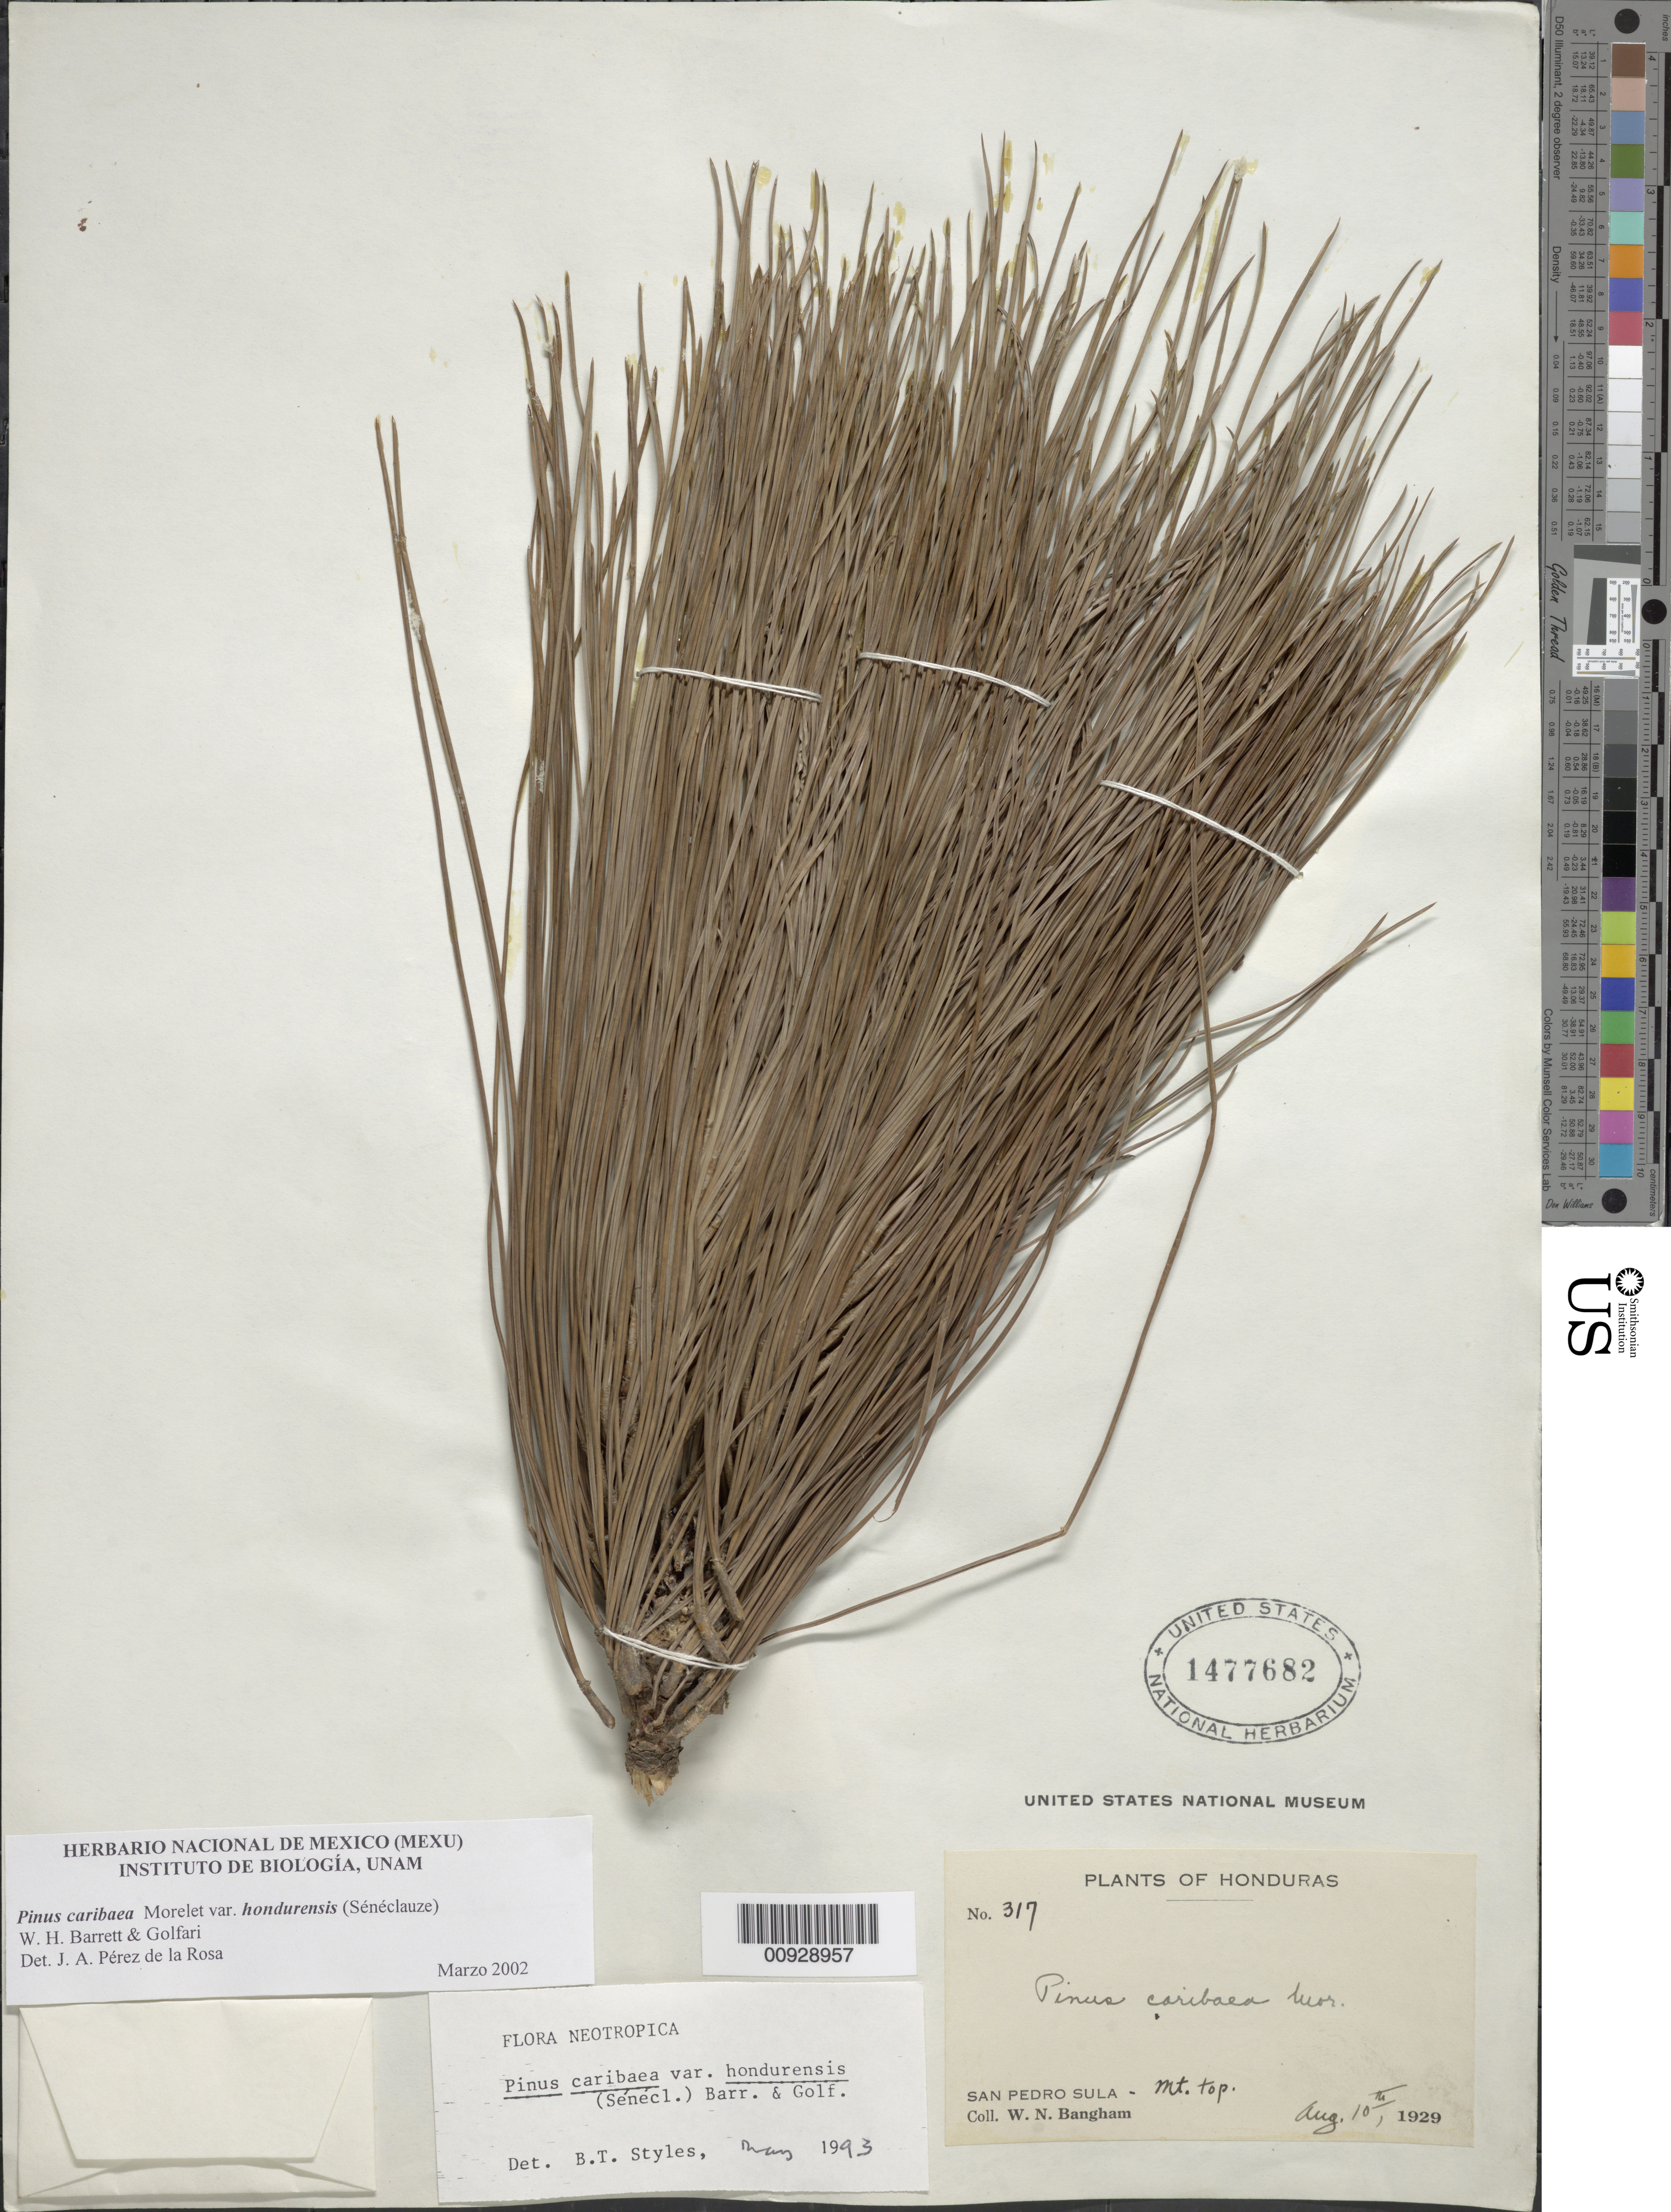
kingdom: Plantae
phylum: Tracheophyta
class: Pinopsida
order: Pinales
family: Pinaceae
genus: Pinus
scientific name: Pinus caribaea var. hondurensis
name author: (Sénécl.) W.H.G. Barrett & Golfari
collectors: W. Bangham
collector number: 317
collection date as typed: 10 Aug 1929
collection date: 1929-08-10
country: Honduras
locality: San Pedro Sula.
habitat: Mountain top.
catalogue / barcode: US 1477682